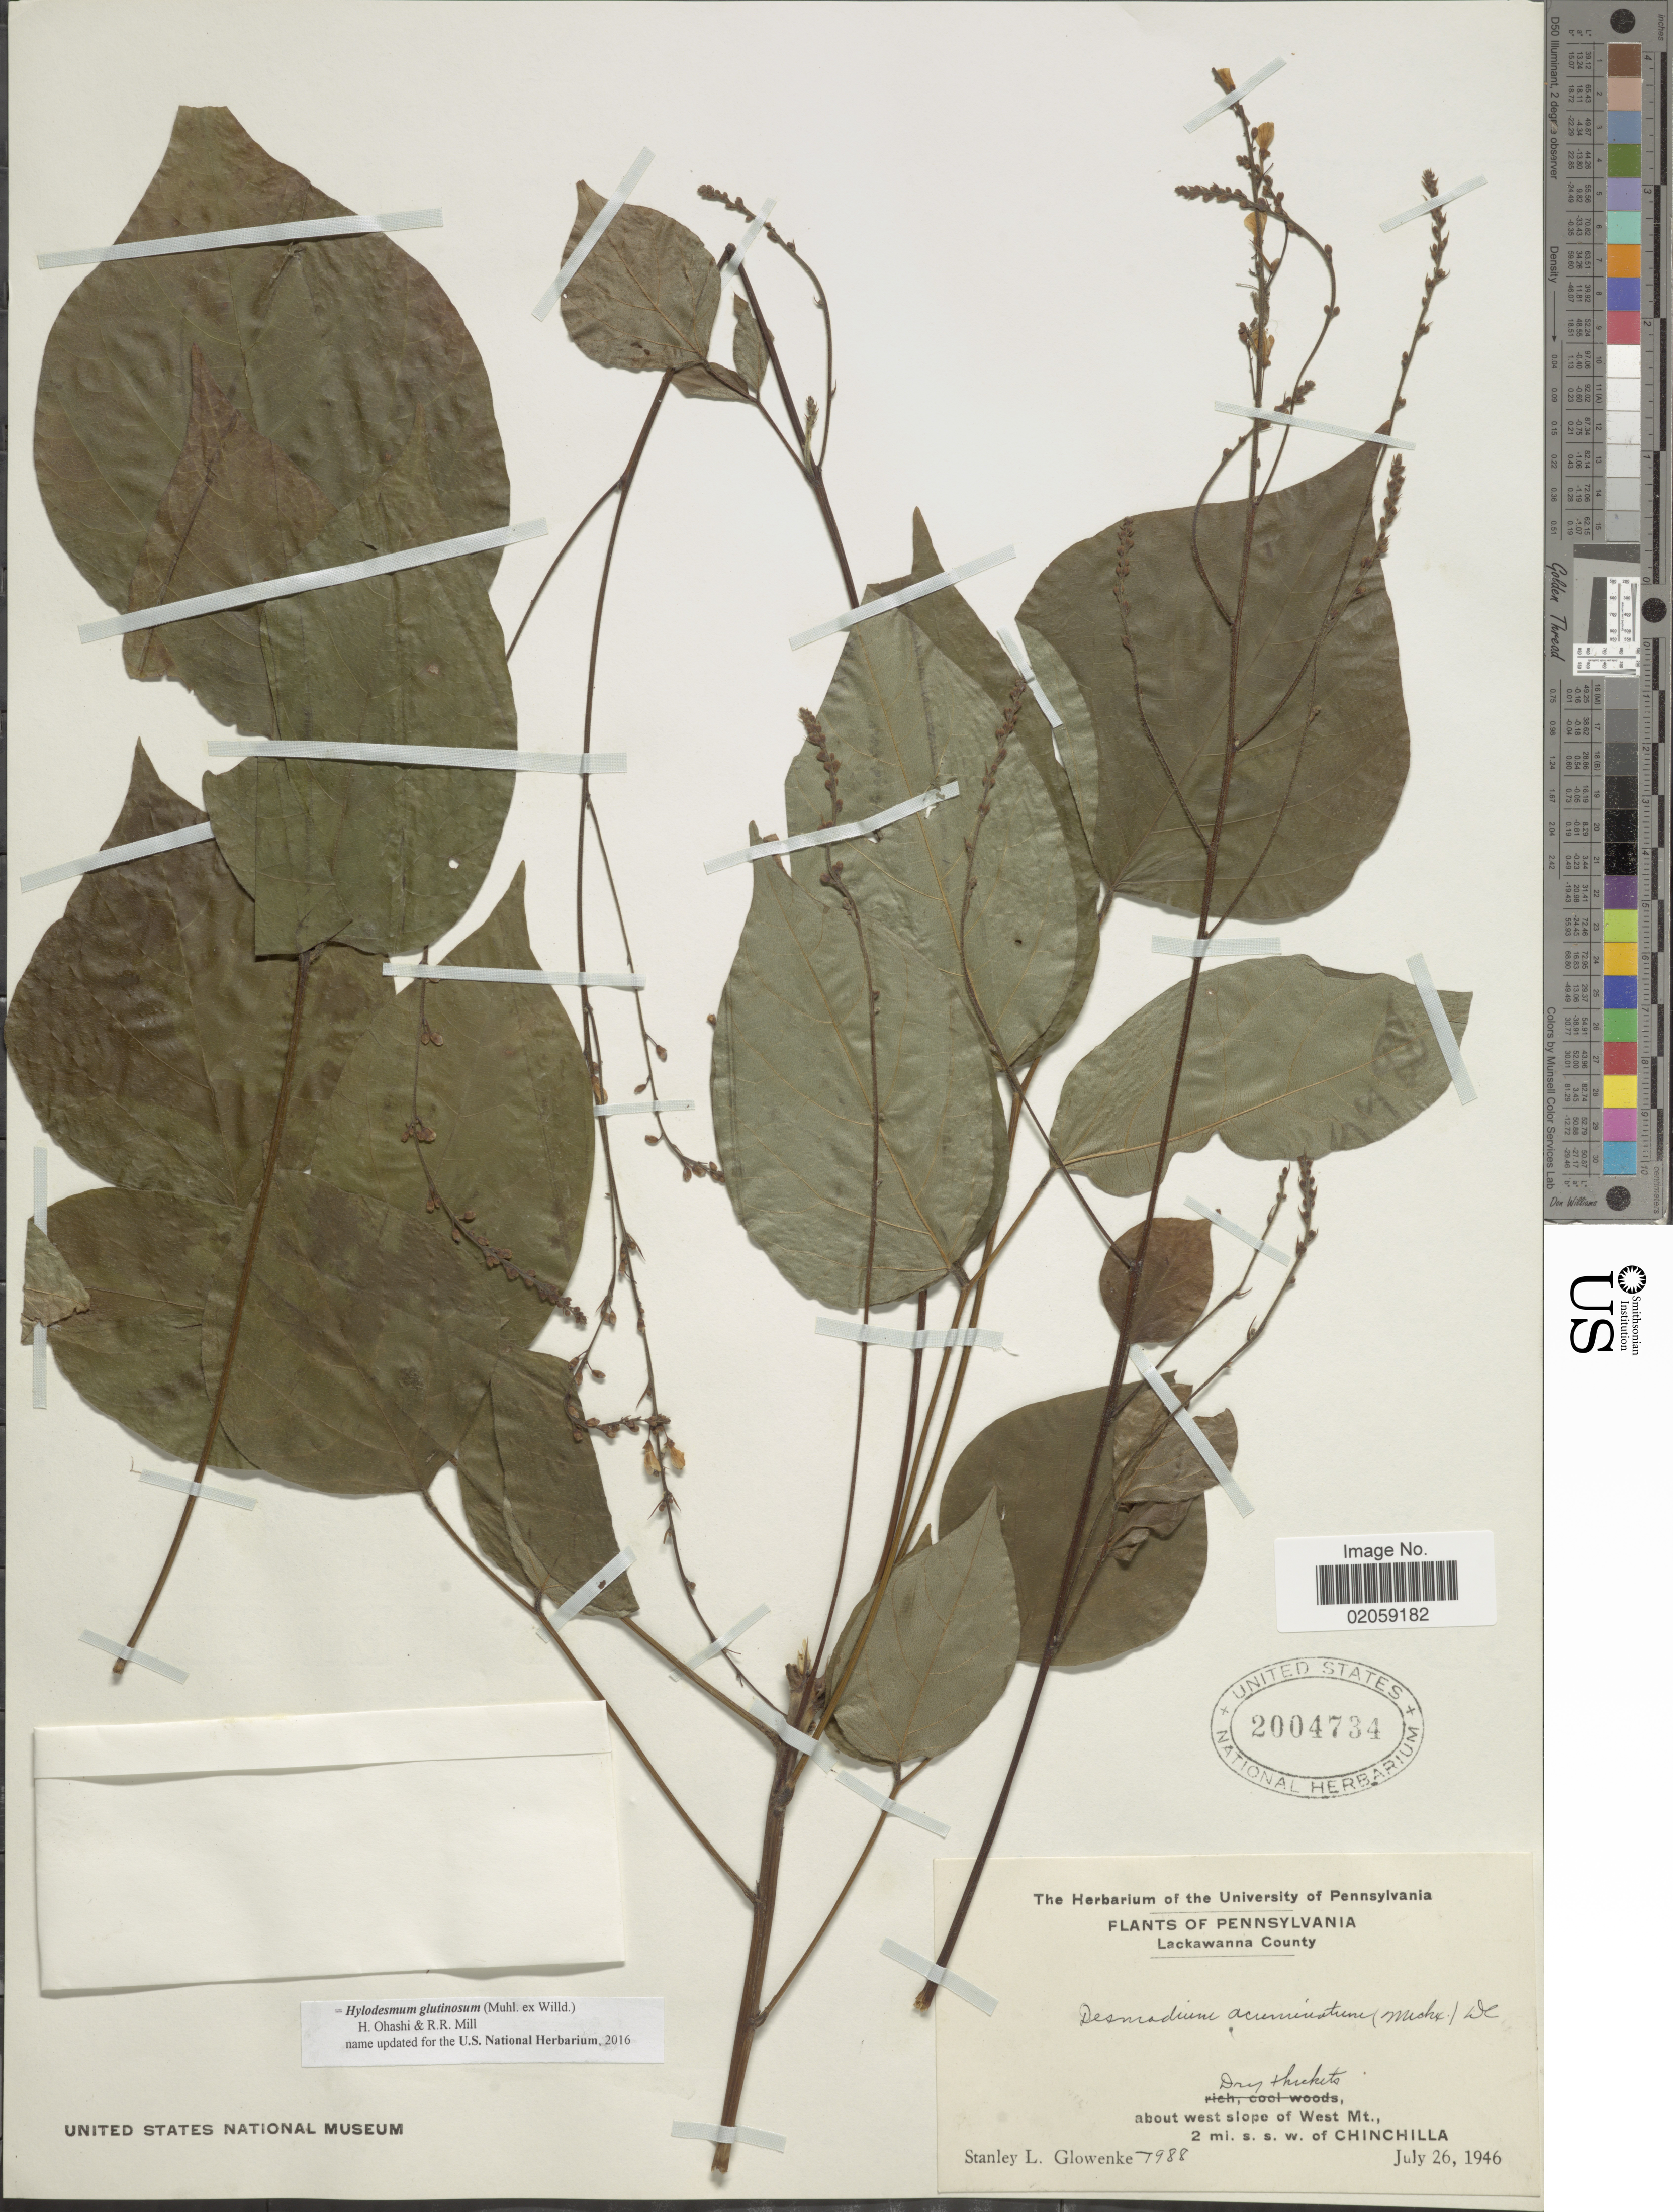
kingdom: Plantae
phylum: Tracheophyta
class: Magnoliopsida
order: Fabales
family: Fabaceae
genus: Hylodesmum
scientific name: Hylodesmum glutinosum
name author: (Muhl. ex Willd.) H. Ohashi & R.R. Mill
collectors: S. Glowenke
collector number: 7988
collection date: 1946-07-26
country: United States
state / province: Pennsylvania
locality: Lackawanna County, about west slope of West Mt., 2 mi s.s.w. of Chinchilla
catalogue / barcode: US 2004734